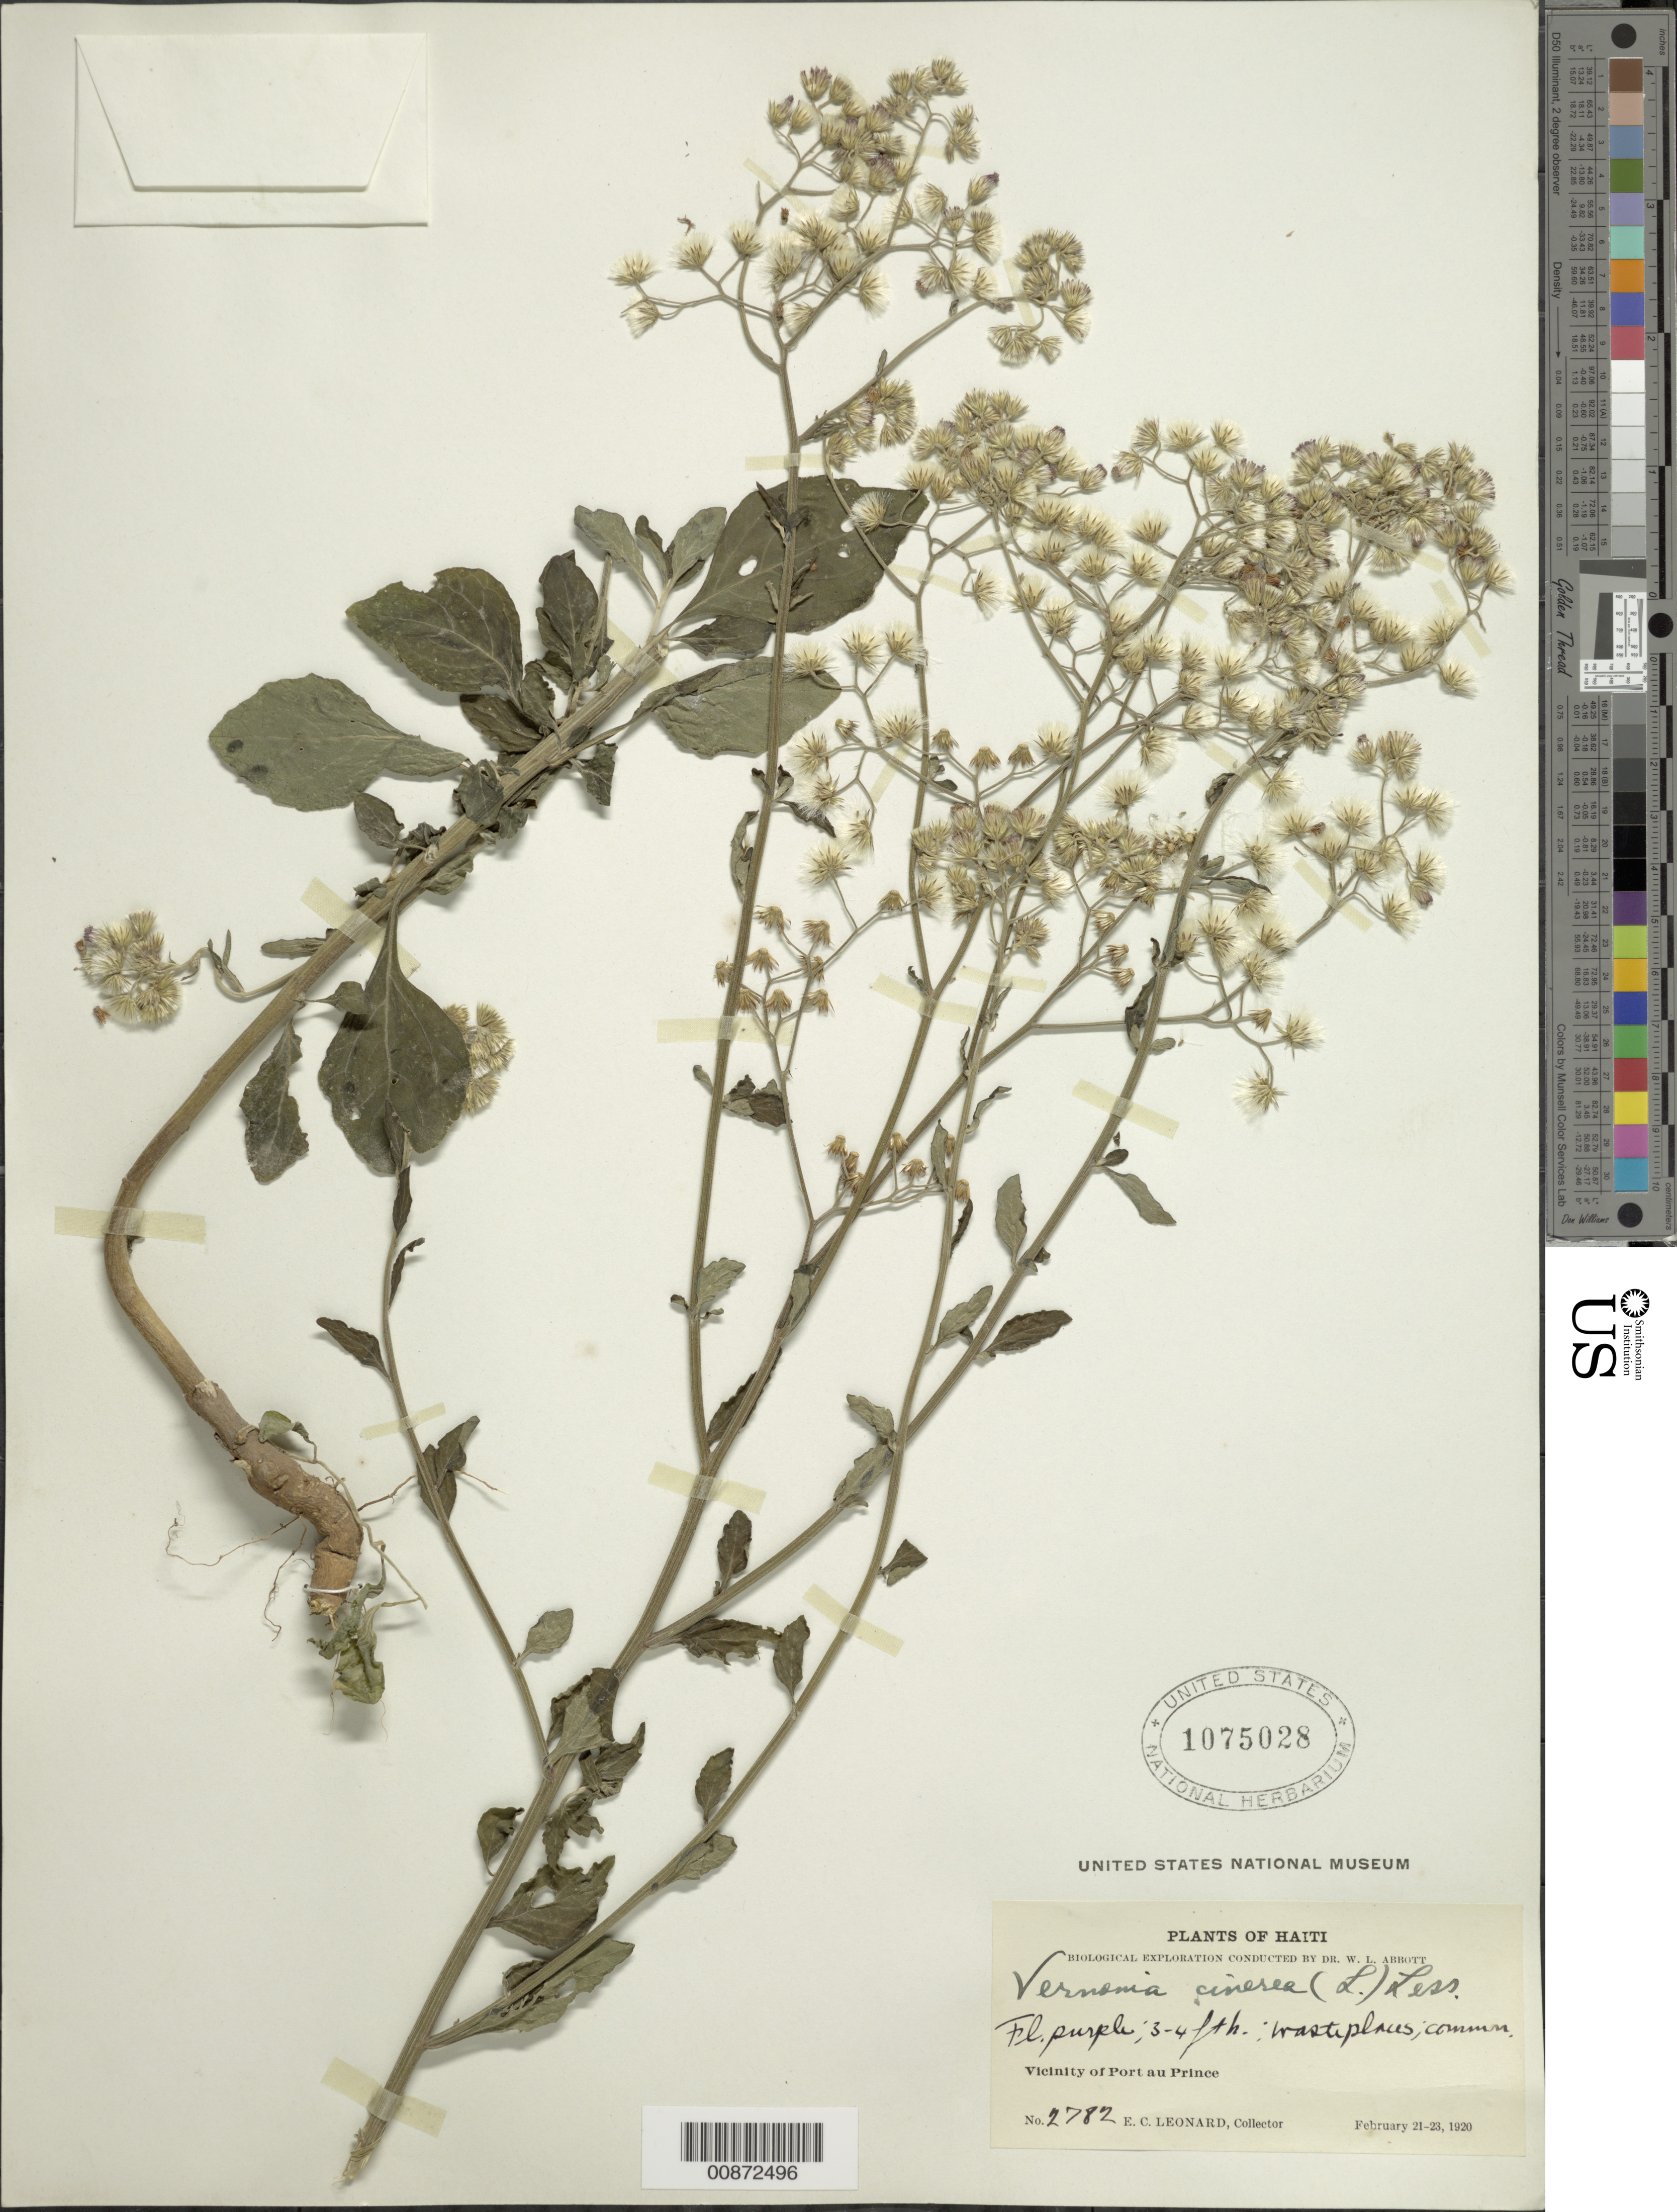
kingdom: Plantae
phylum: Tracheophyta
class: Magnoliopsida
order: Asterales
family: Asteraceae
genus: Cyanthillium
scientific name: Cyanthillium cinereum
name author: (L.) H. Rob.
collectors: E. C. Leonard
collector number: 2782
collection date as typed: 21 Feb 1920 to 23 Feb 1920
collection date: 1920-02-21/1920-02-23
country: Haiti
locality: Vicinity of Port au Prince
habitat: Waste places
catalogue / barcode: US 1075028